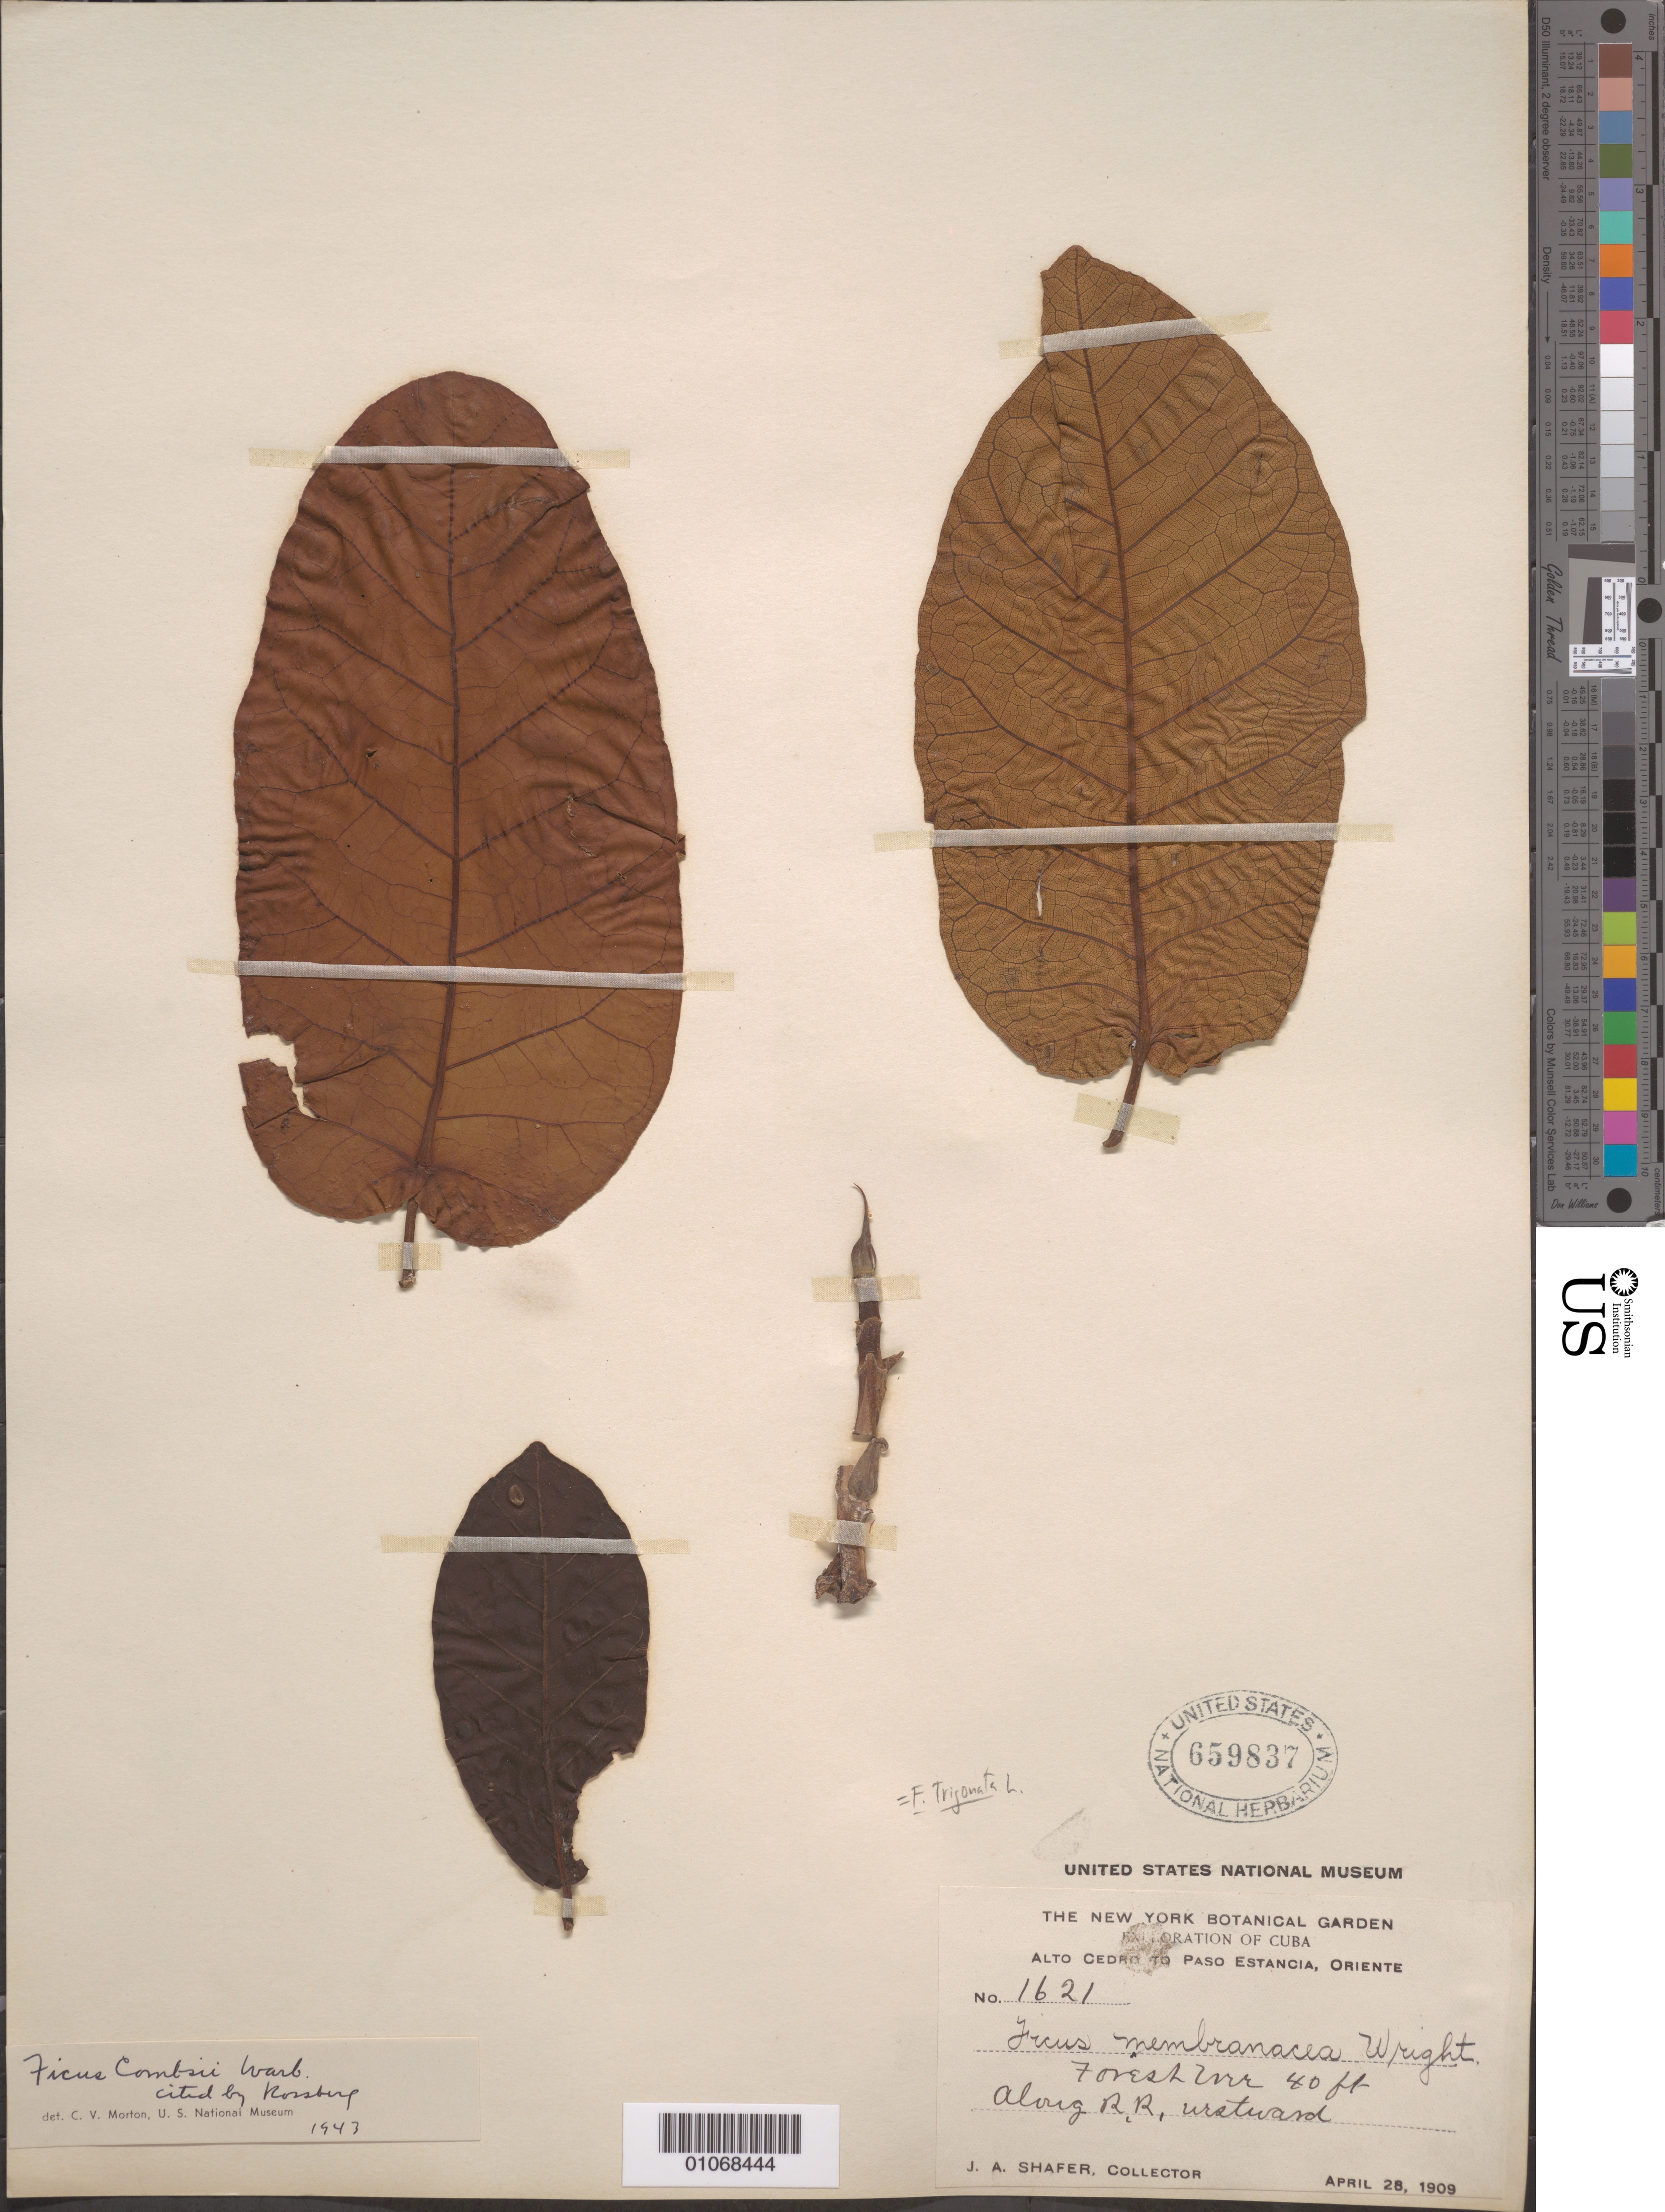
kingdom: Plantae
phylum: Tracheophyta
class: Magnoliopsida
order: Rosales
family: Moraceae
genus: Ficus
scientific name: Ficus trigonata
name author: L.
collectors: J. A. Shafer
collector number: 1621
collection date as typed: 28 Apr 1909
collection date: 1909-04-28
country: Cuba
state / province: Granma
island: Cuba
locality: Alto Cedrito to Paso Estancia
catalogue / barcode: US 659837